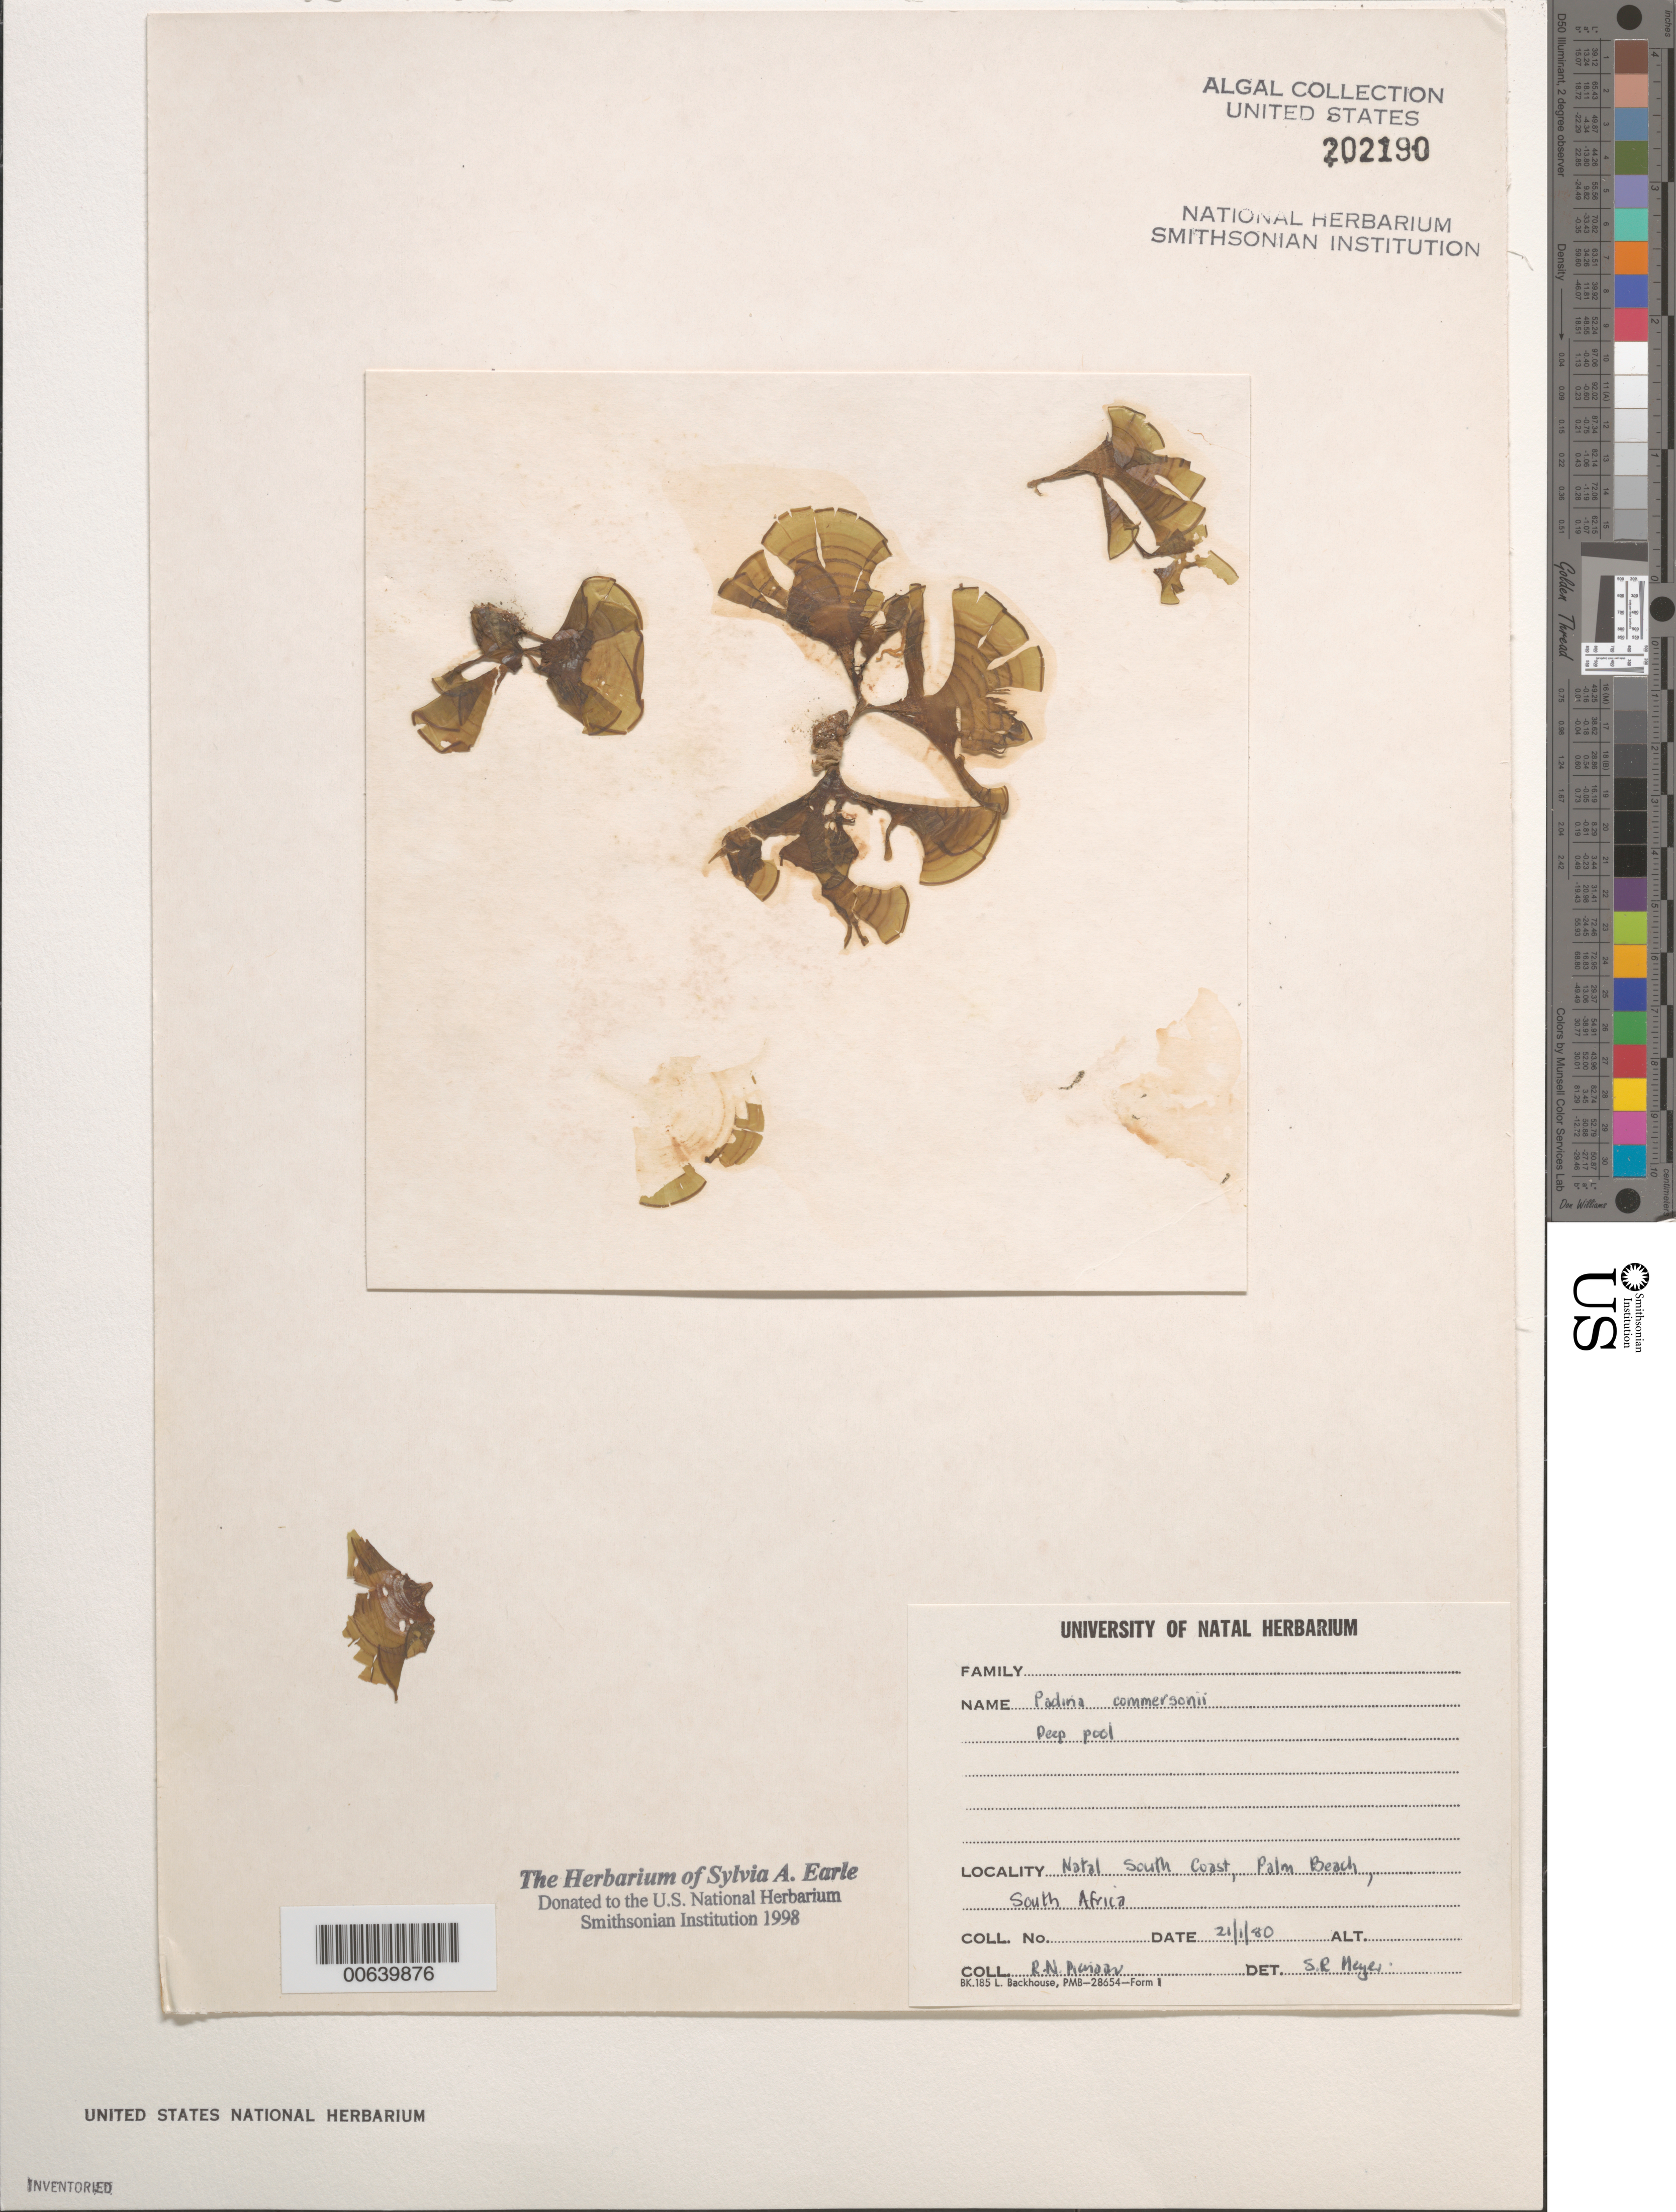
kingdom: Chromista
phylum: Ochrophyta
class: Phaeophyceae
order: Dictyotales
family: Dictyotaceae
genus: Padina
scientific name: Padina boryana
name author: Thivy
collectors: R. Pienaar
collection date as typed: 21 Jan 1980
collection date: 1980-01-21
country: South Africa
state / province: KwaZulu-Natal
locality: Palm Beach, South Coast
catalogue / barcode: US 202190